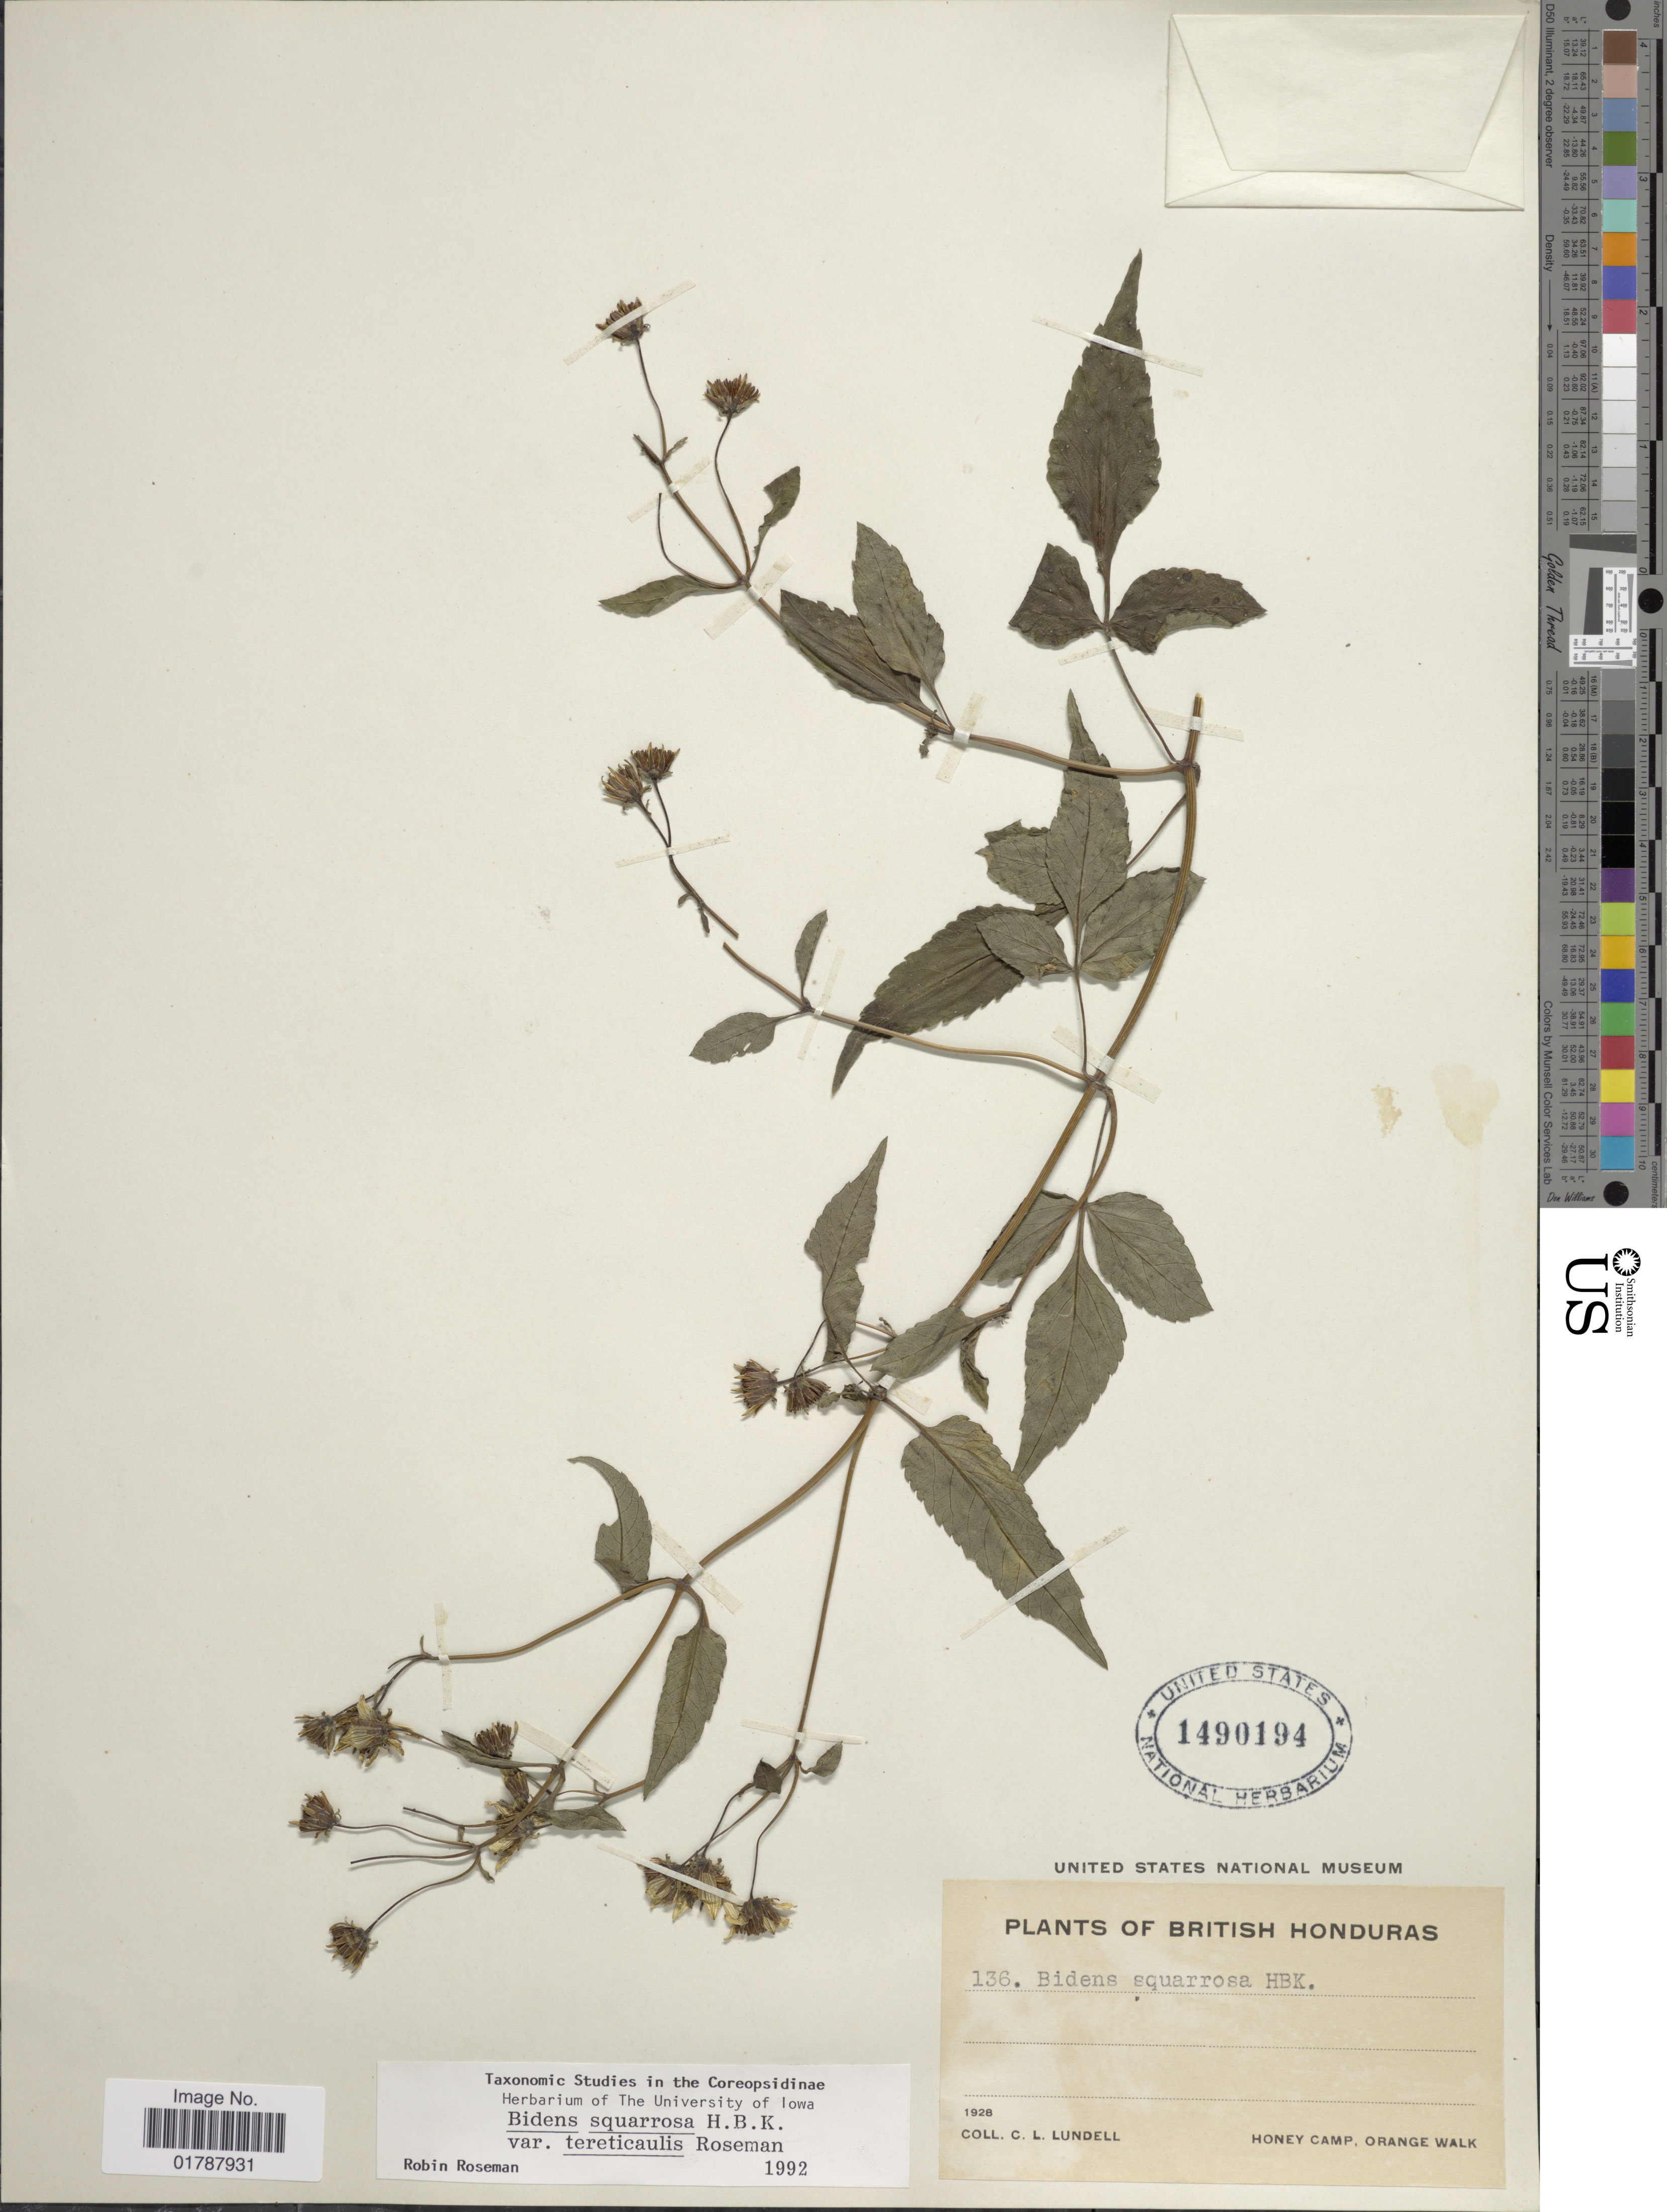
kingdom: Plantae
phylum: Tracheophyta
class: Magnoliopsida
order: Asterales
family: Asteraceae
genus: Bidens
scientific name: Bidens squarrosa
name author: Kunth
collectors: C. L. Lundell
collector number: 136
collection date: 1928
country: Belize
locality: British Honduras, Honey Camp, Orange Walk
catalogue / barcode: US 1490194